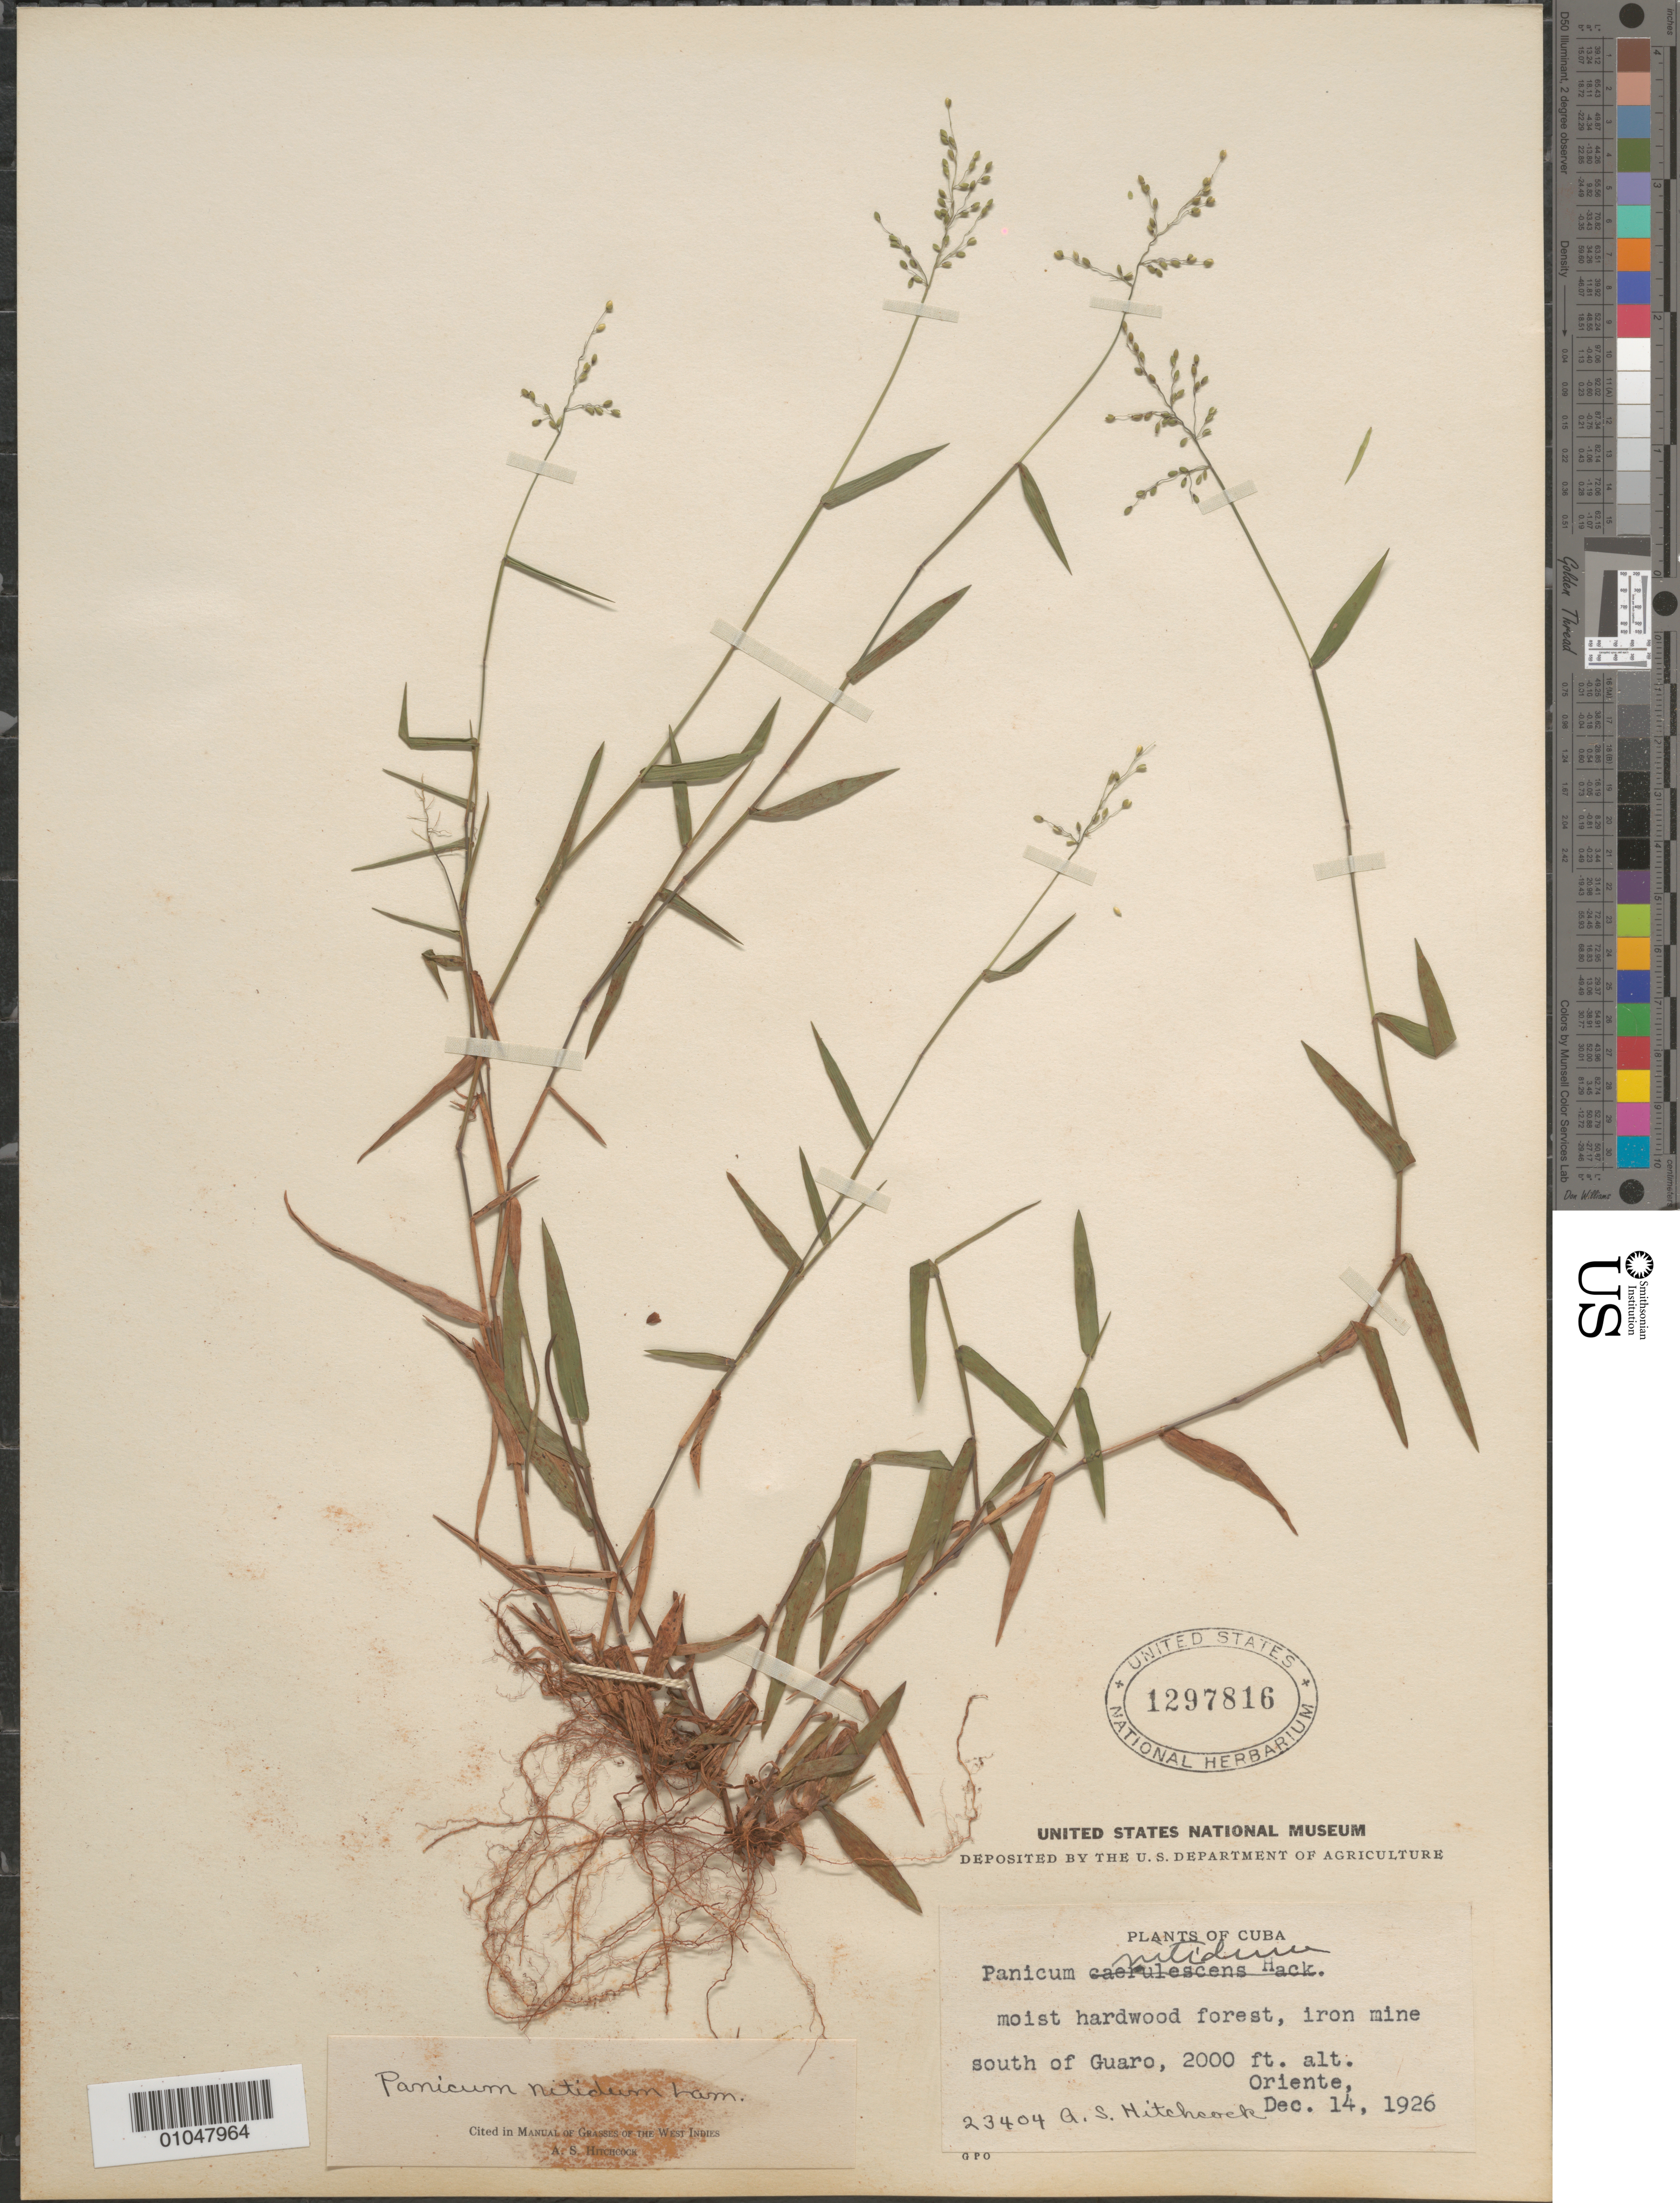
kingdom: Plantae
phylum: Tracheophyta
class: Liliopsida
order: Poales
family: Poaceae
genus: Panicum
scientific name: Panicum nitidum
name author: Lam.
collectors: A. S. Hitchcock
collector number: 23404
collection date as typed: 14 Dec 1926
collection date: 1926-12-14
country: Cuba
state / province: Oriente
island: Cuba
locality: Moist hardwood forest, iron mine S of Guaro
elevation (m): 610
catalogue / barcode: US 1297816